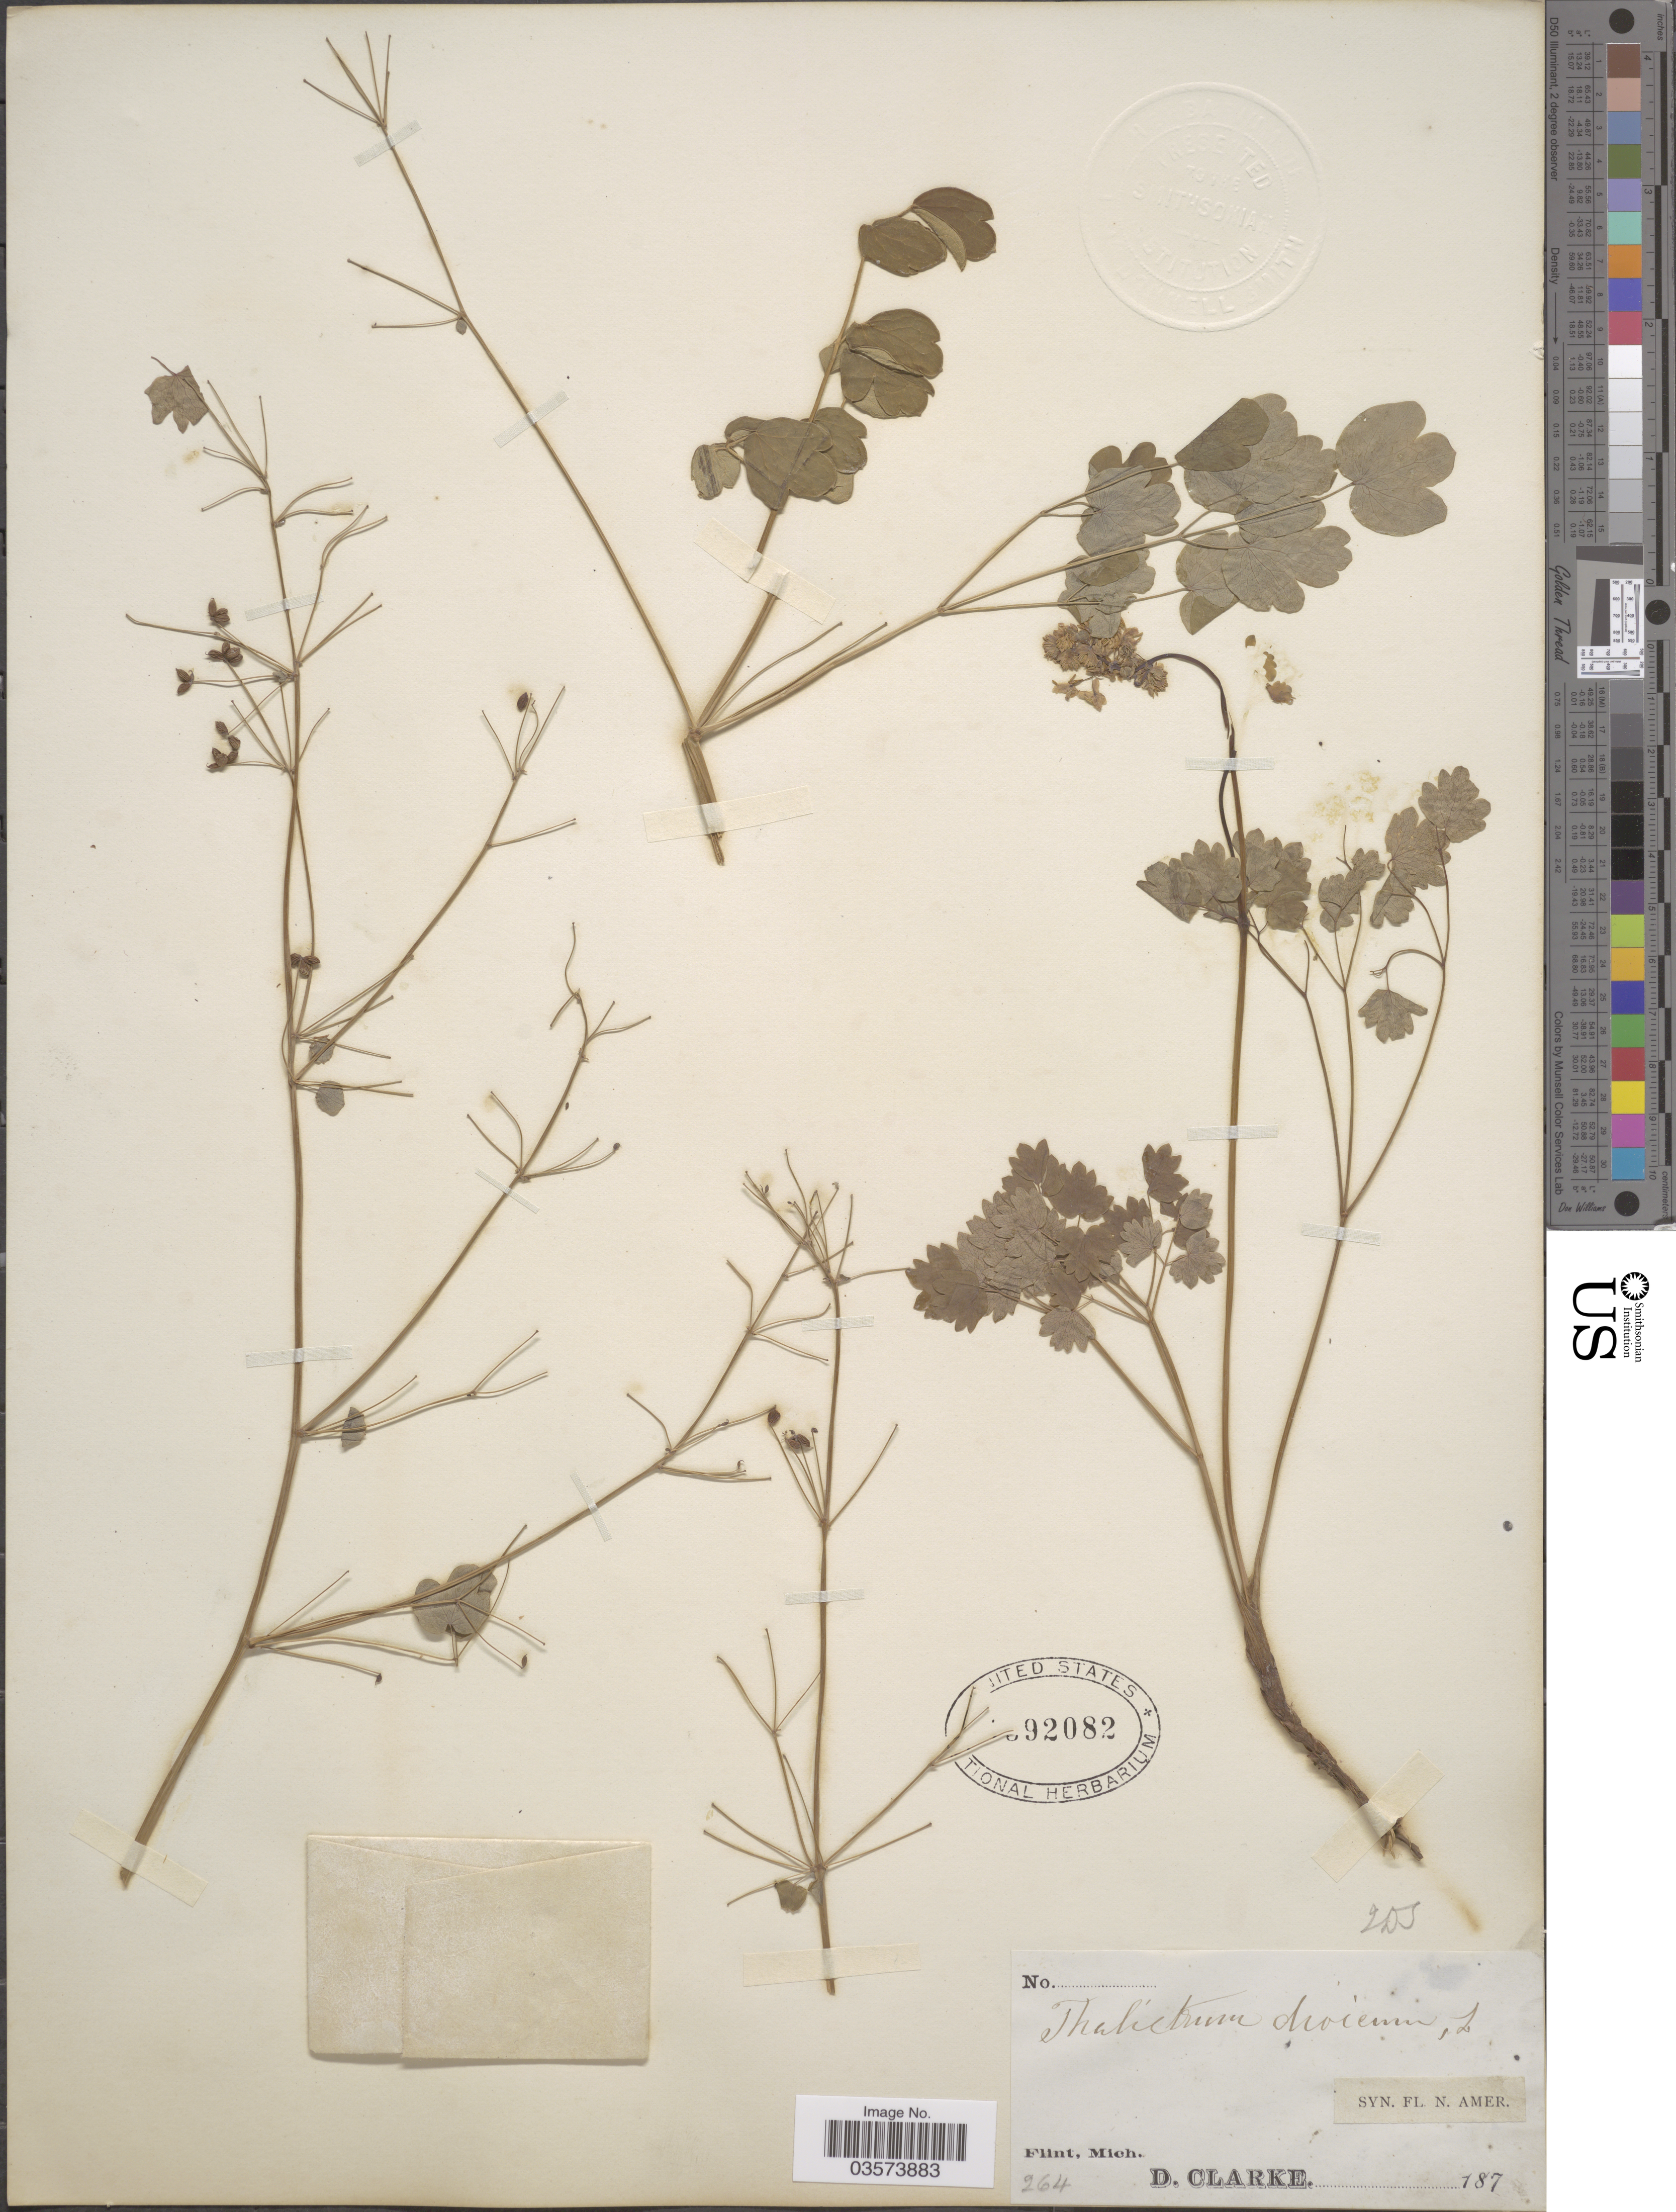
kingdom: Plantae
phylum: Tracheophyta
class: Magnoliopsida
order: Ranunculales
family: Ranunculaceae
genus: Thalictrum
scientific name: Thalictrum dioicum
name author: L.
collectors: D. Clarke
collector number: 264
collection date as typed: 187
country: United States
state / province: Michigan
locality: Flint.